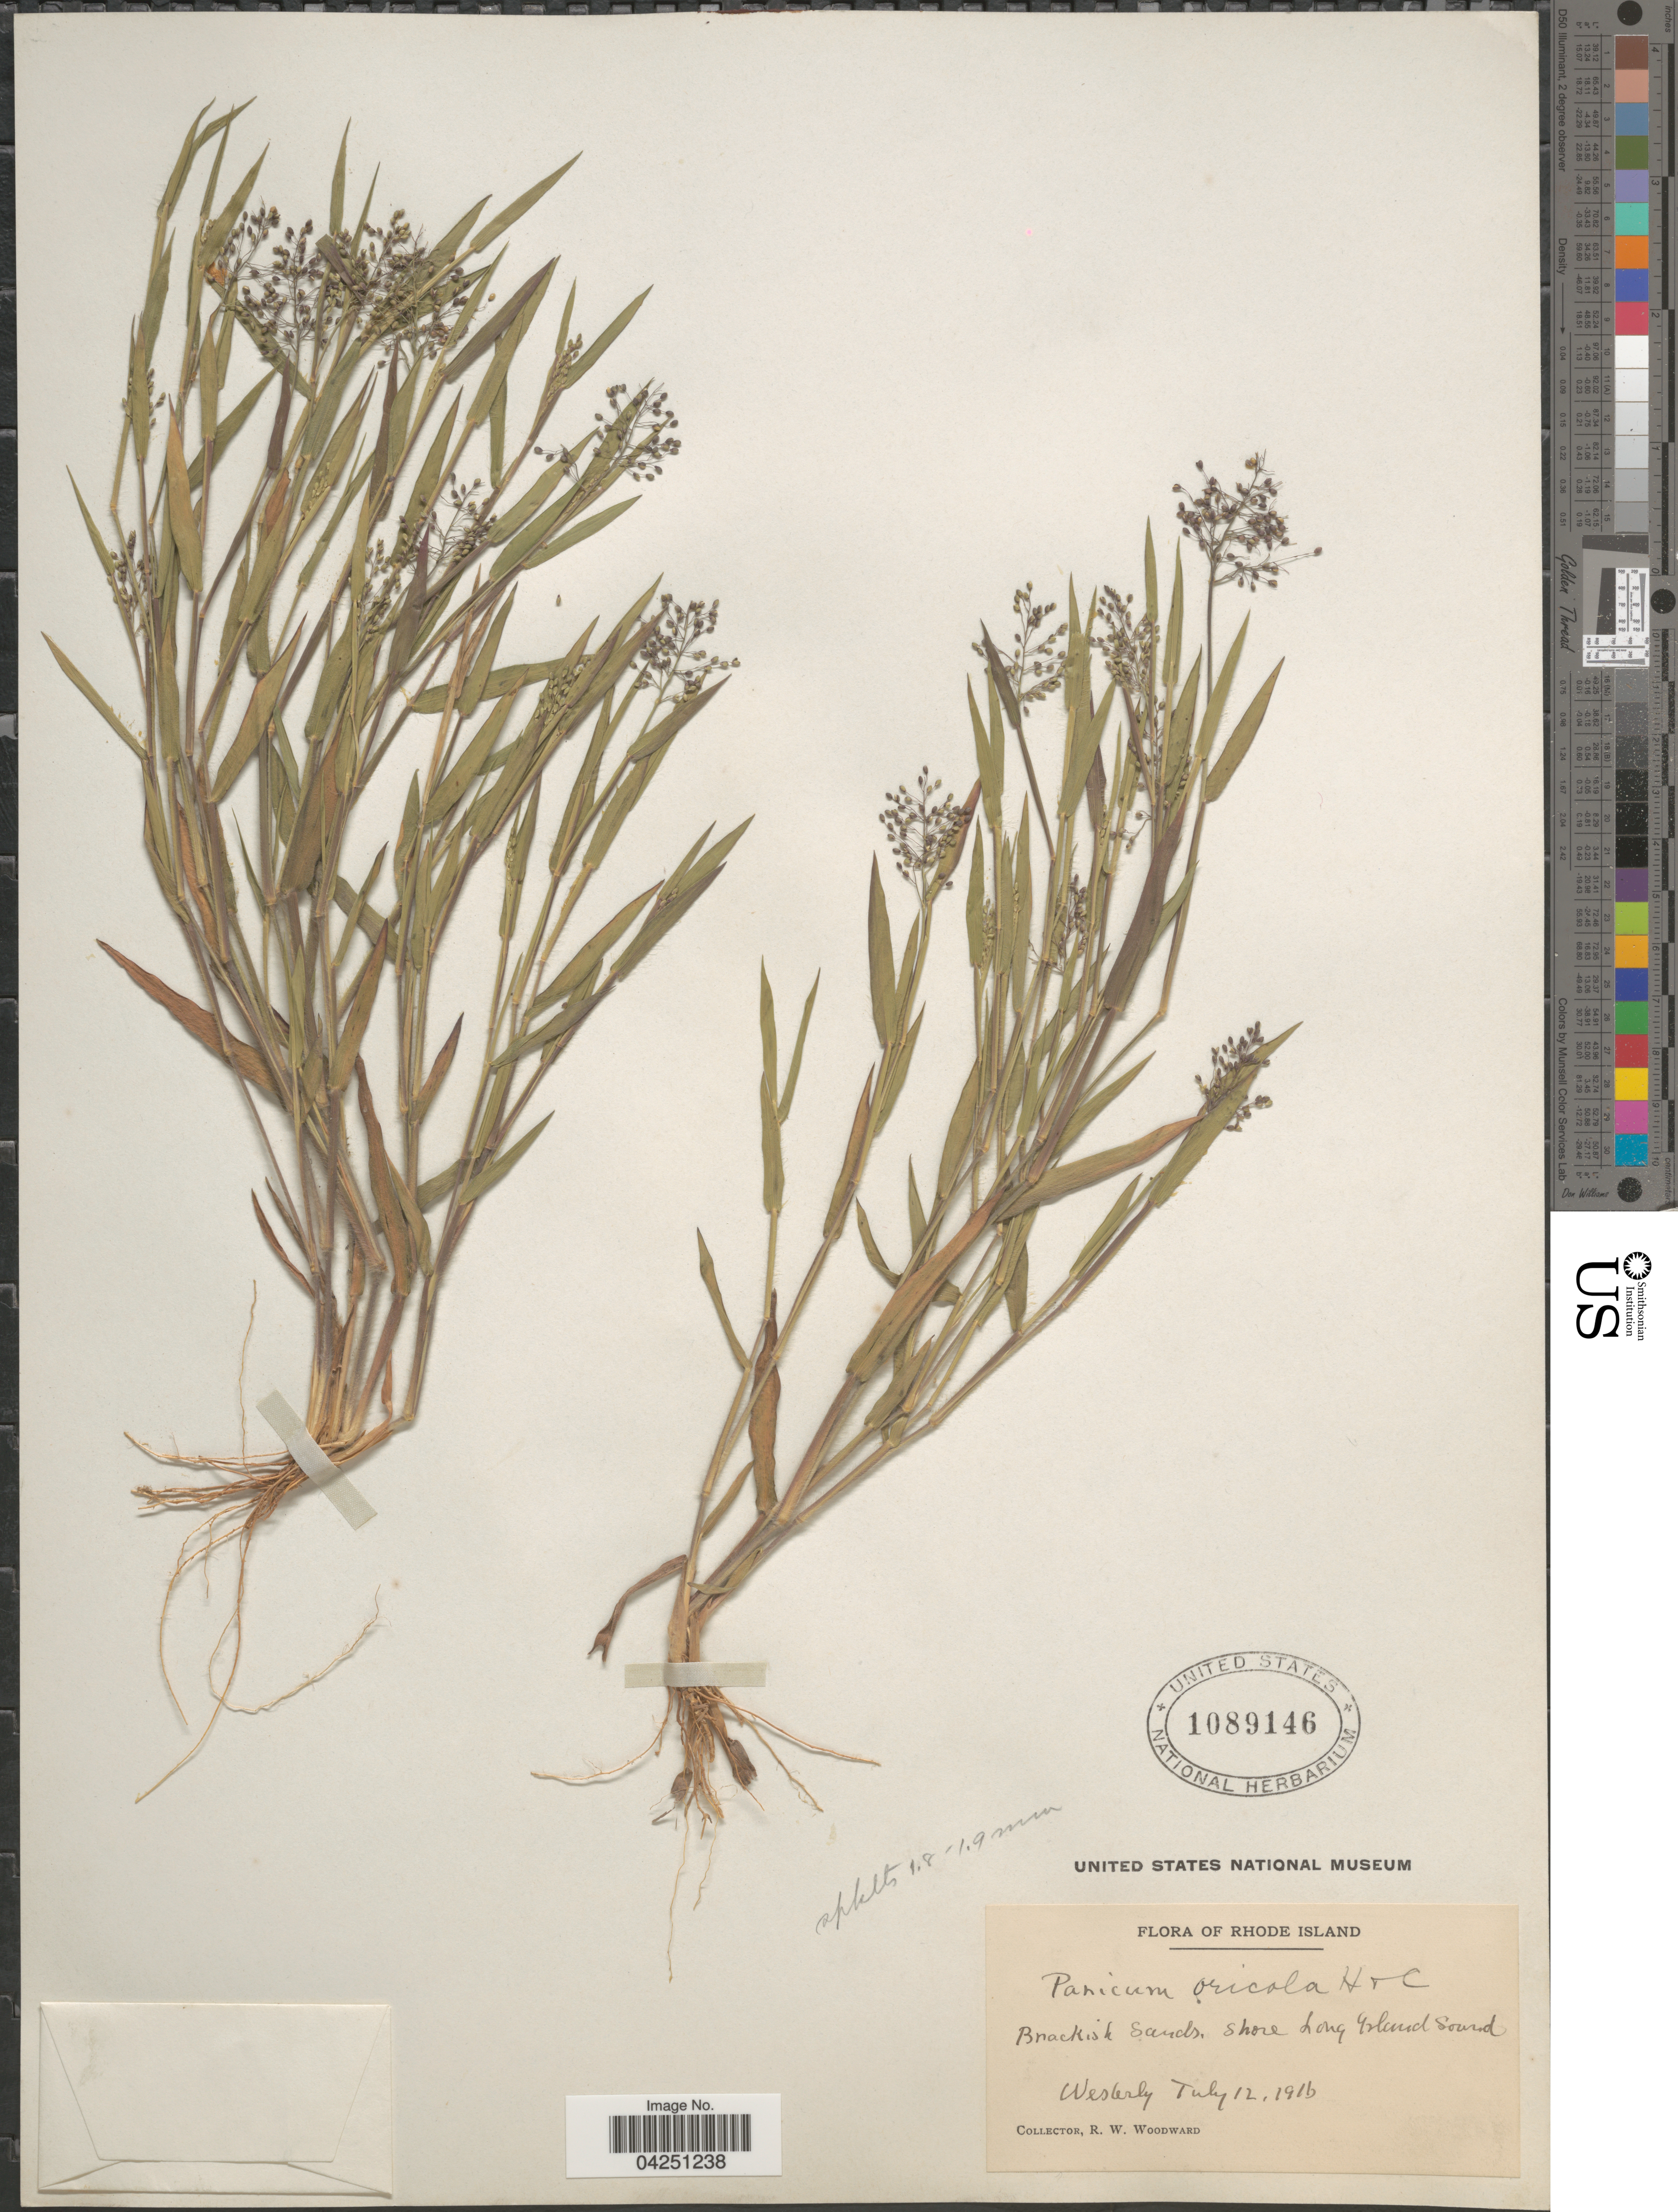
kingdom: Plantae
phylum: Tracheophyta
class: Liliopsida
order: Poales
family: Poaceae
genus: Dichanthelium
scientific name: Dichanthelium acuminatum var. acuminatum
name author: (Sw.) Gould & C.A. Clark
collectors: R. Woodward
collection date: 1916-07-12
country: United States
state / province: Rhode Island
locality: Brackish sands, shore Long Island Sound. Westerly.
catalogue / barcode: US 1089146